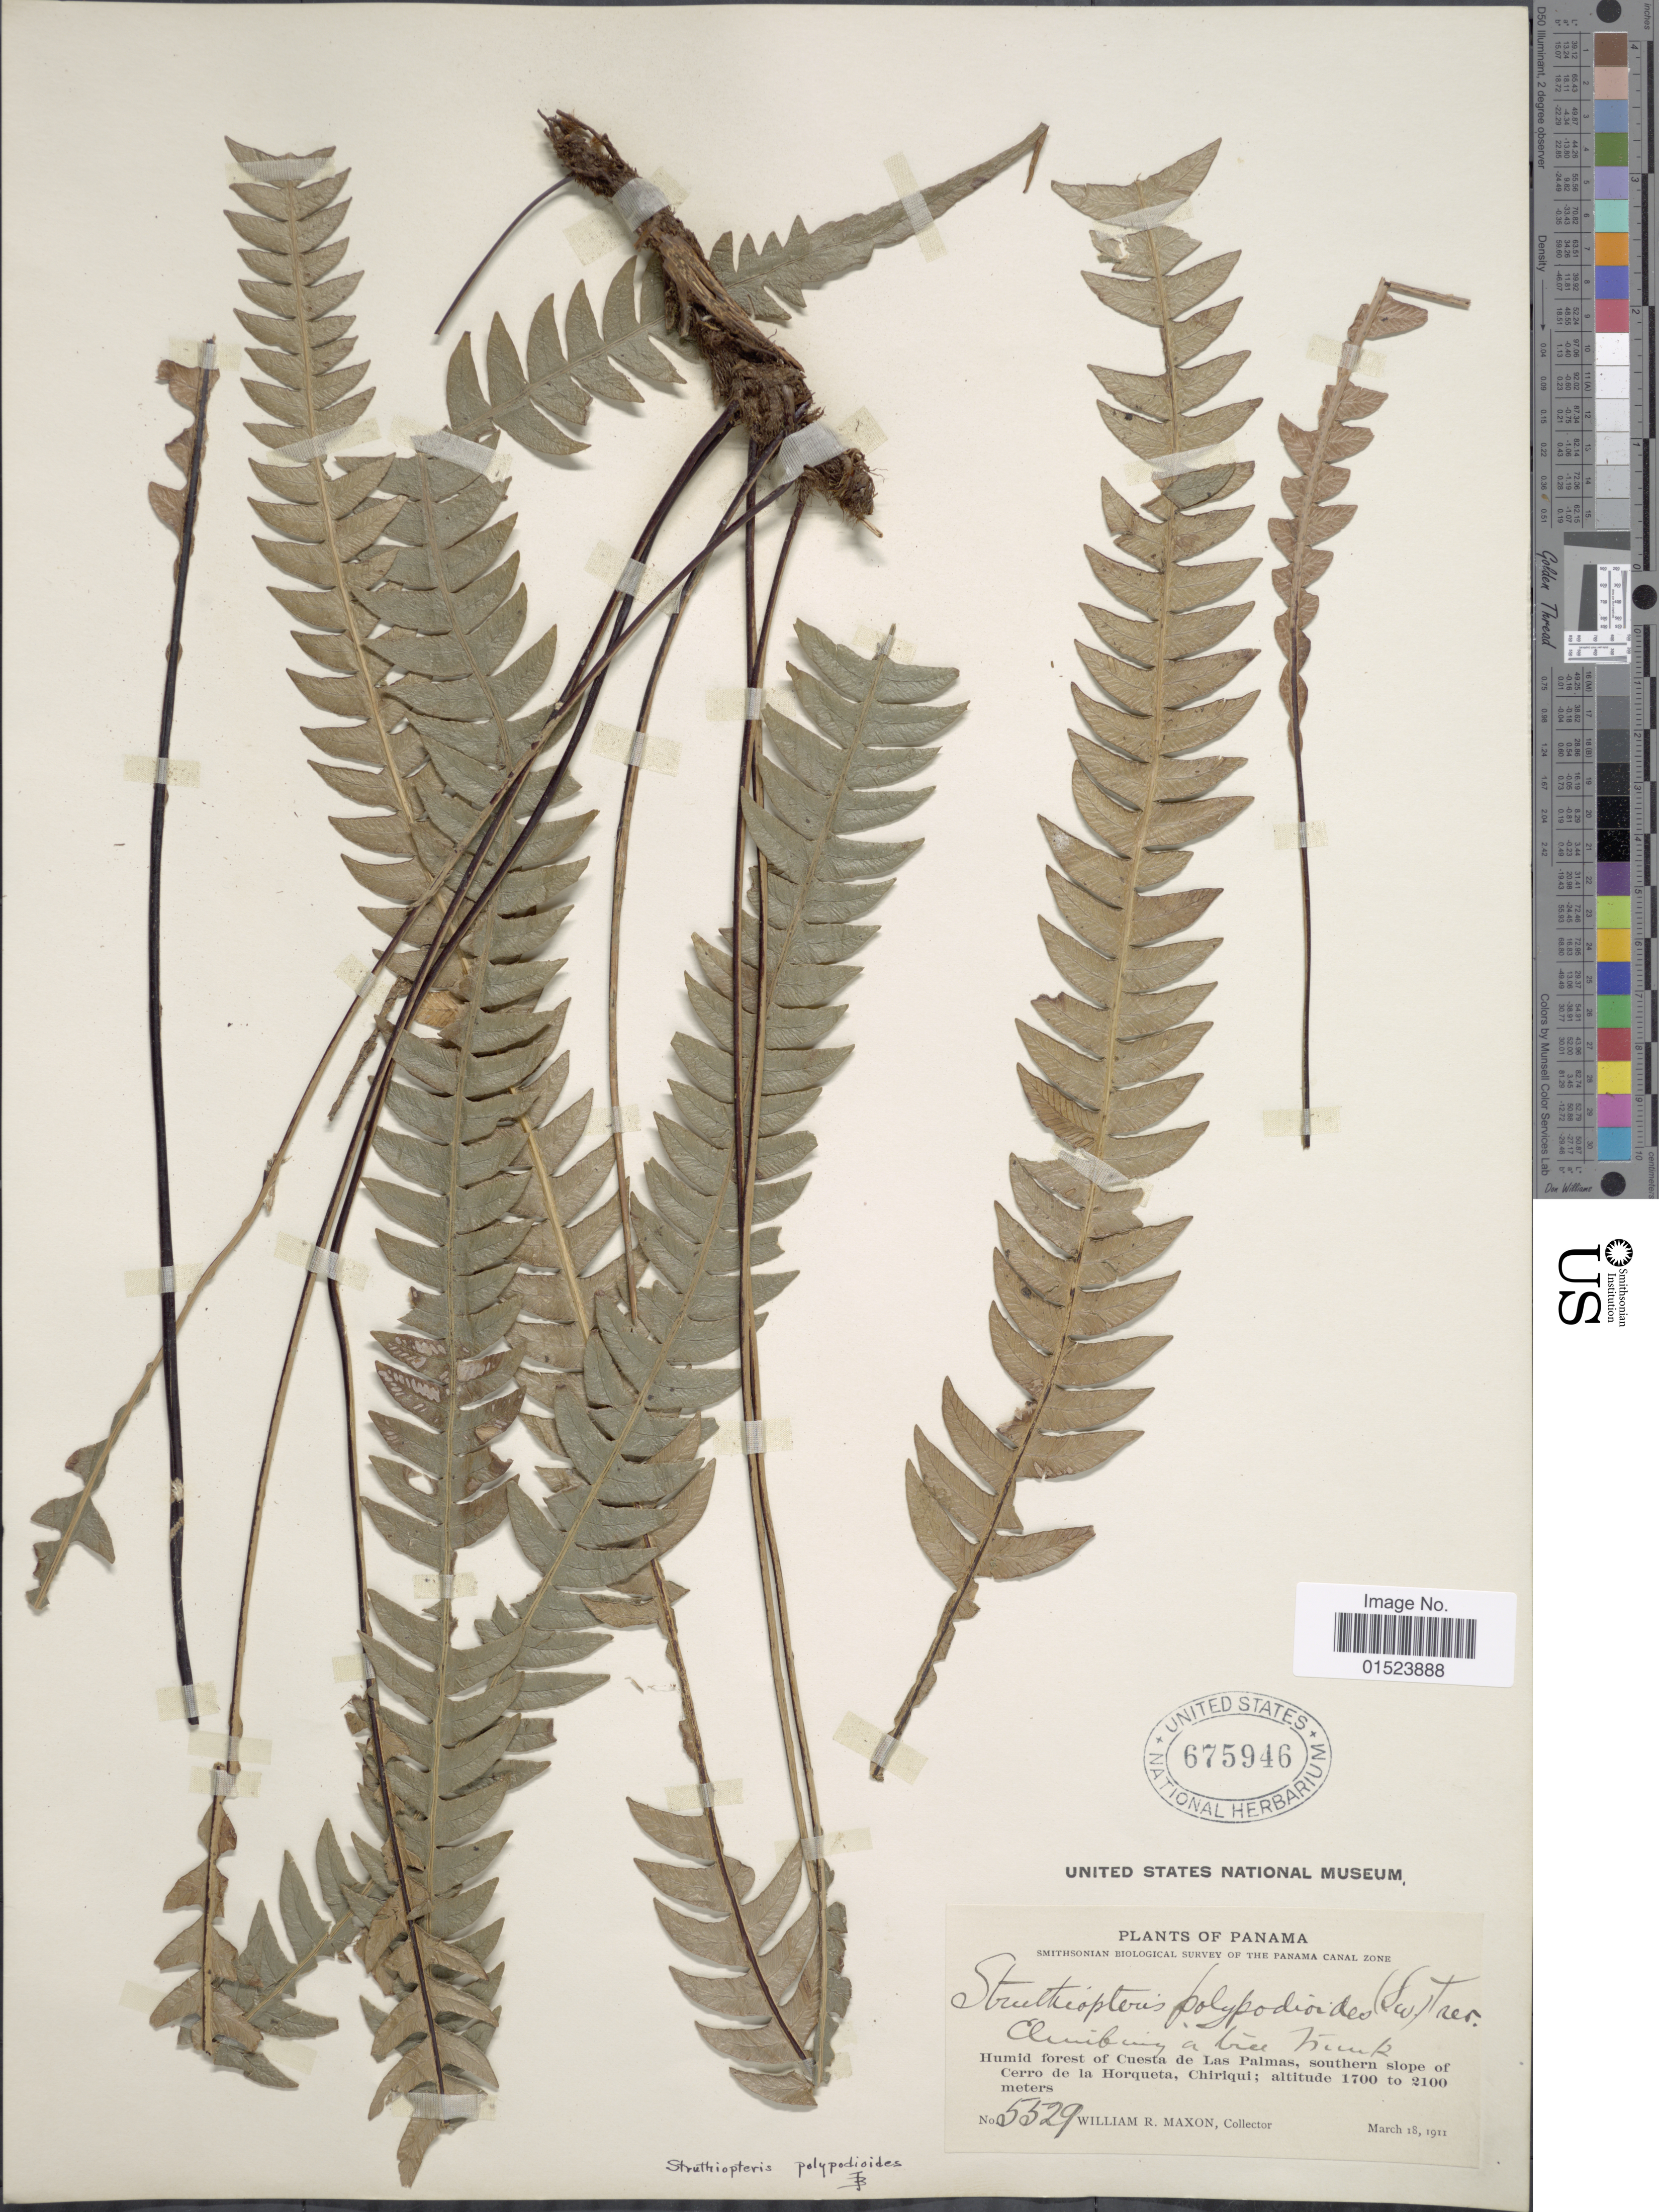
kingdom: Plantae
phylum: Tracheophyta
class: Polypodiopsida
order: Polypodiales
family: Blechnaceae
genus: Blechnum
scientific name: Blechnum fragile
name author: (Liebm.) C.V. Morton & Lellinger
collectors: W. R. Maxon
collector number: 5529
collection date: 1911-03-18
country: Panama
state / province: Chiriqui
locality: Humid forest of Cuesta de Las Palmas, southern slope of Cerro de la Horqueta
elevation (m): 1700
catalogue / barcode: US 675946